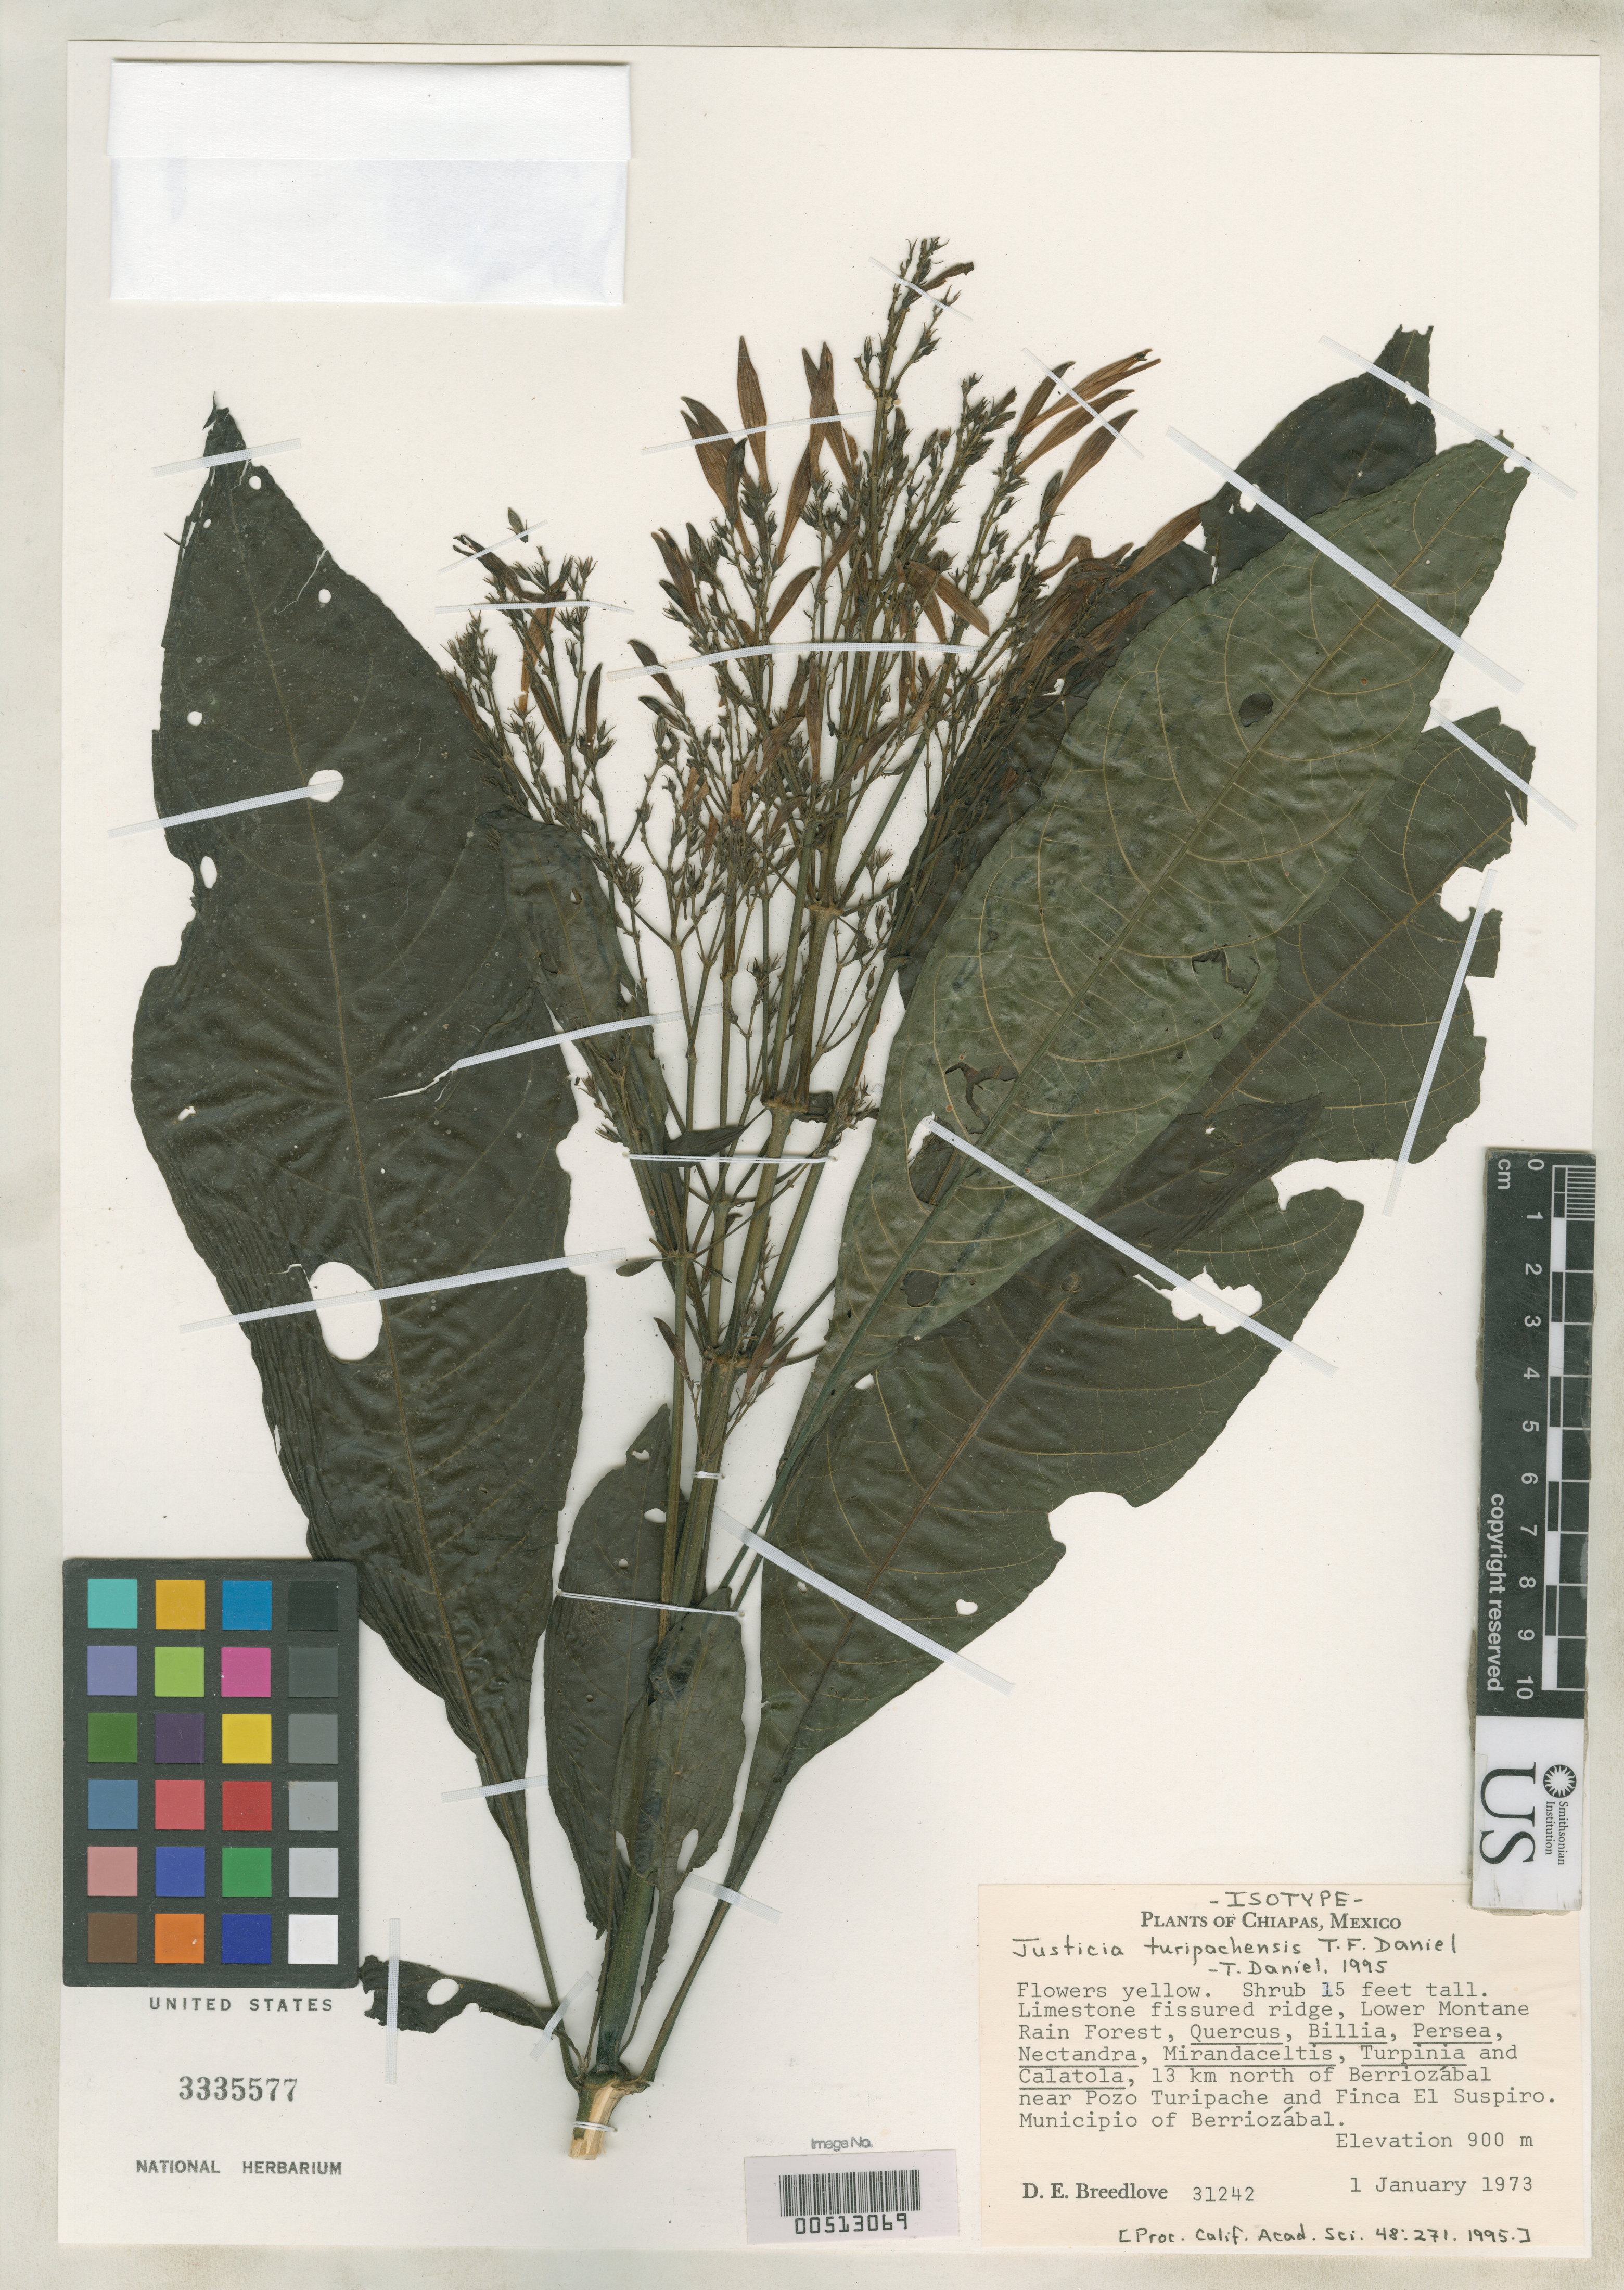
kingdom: Plantae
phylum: Tracheophyta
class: Magnoliopsida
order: Lamiales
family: Acanthaceae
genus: Justicia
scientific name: Justicia turipachensis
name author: T.F. Daniel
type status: Isotype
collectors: D. E. Breedlove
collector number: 31242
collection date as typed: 01 Jan 1973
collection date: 1973-01-01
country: Mexico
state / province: Chiapas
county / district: Berriozabal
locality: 13 km N of Berriozabal near Pozo Turipache & Finca El Suspiro.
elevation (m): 900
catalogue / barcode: US 3335577